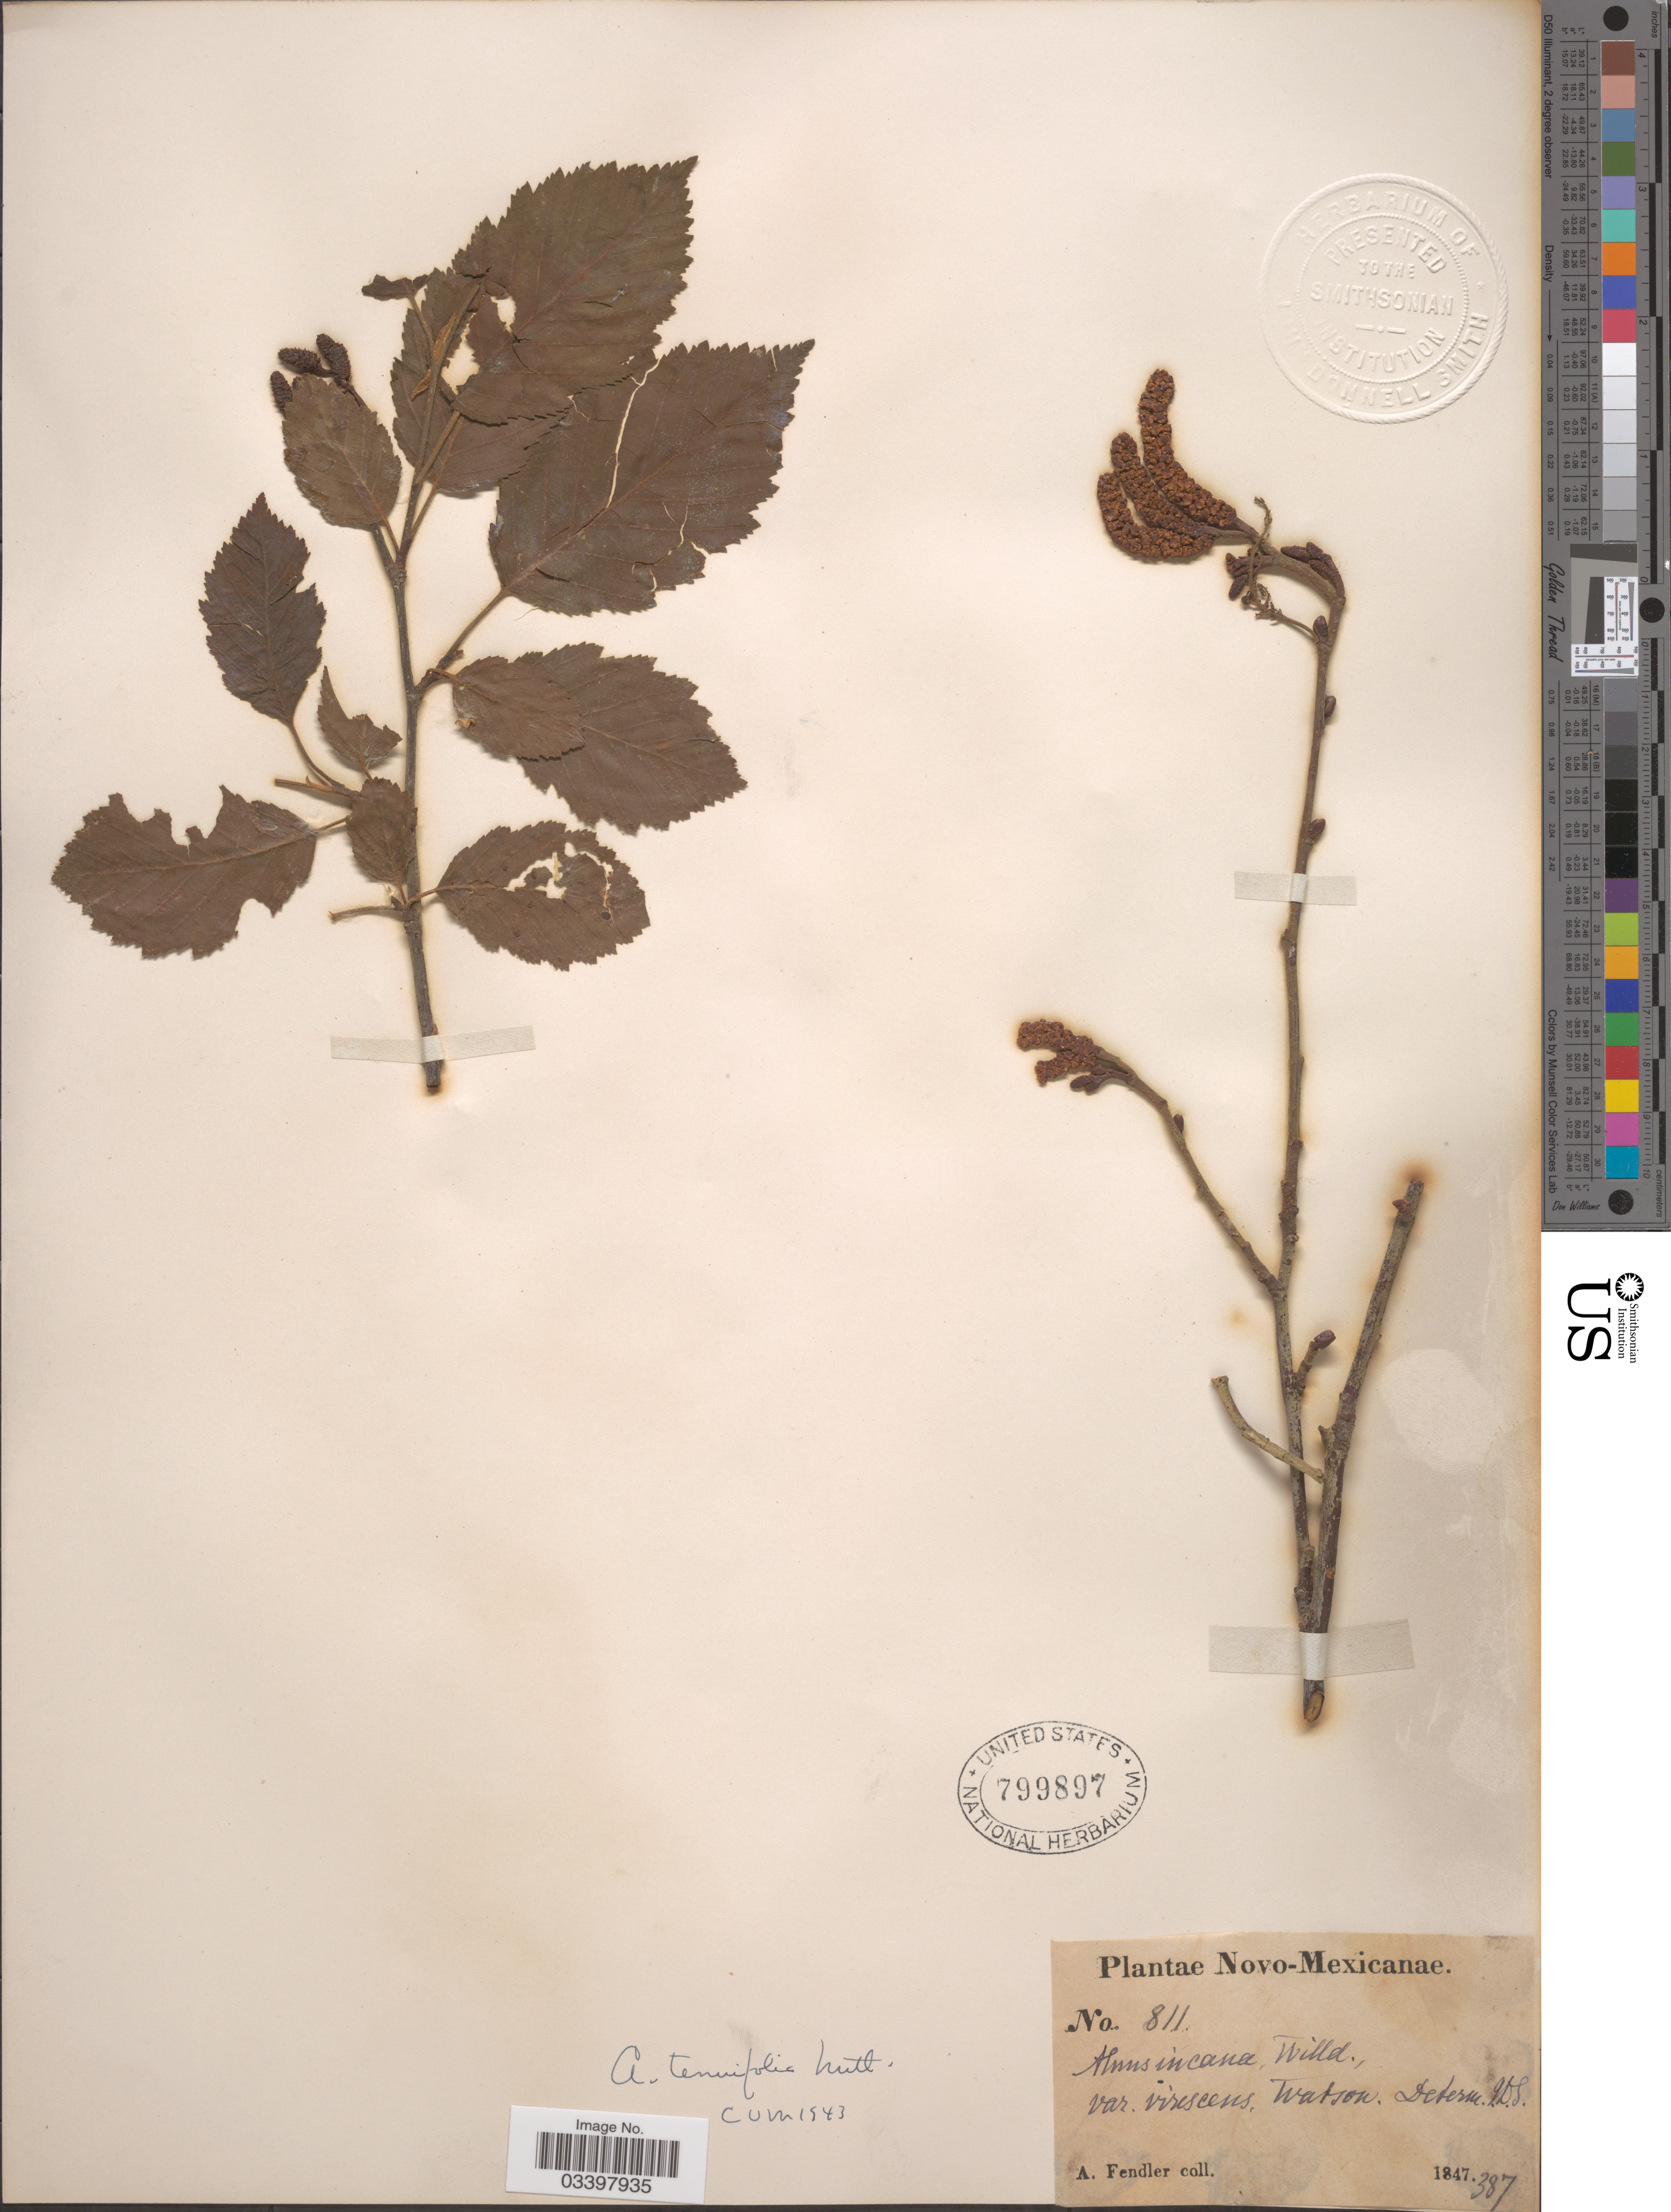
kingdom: Plantae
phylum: Tracheophyta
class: Magnoliopsida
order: Fagales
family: Betulaceae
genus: Alnus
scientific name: Alnus incana subsp. tenuifolia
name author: (Nutt.) Breitung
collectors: A. Fendler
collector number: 811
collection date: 1847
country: United States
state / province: New Mexico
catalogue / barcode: US 799897